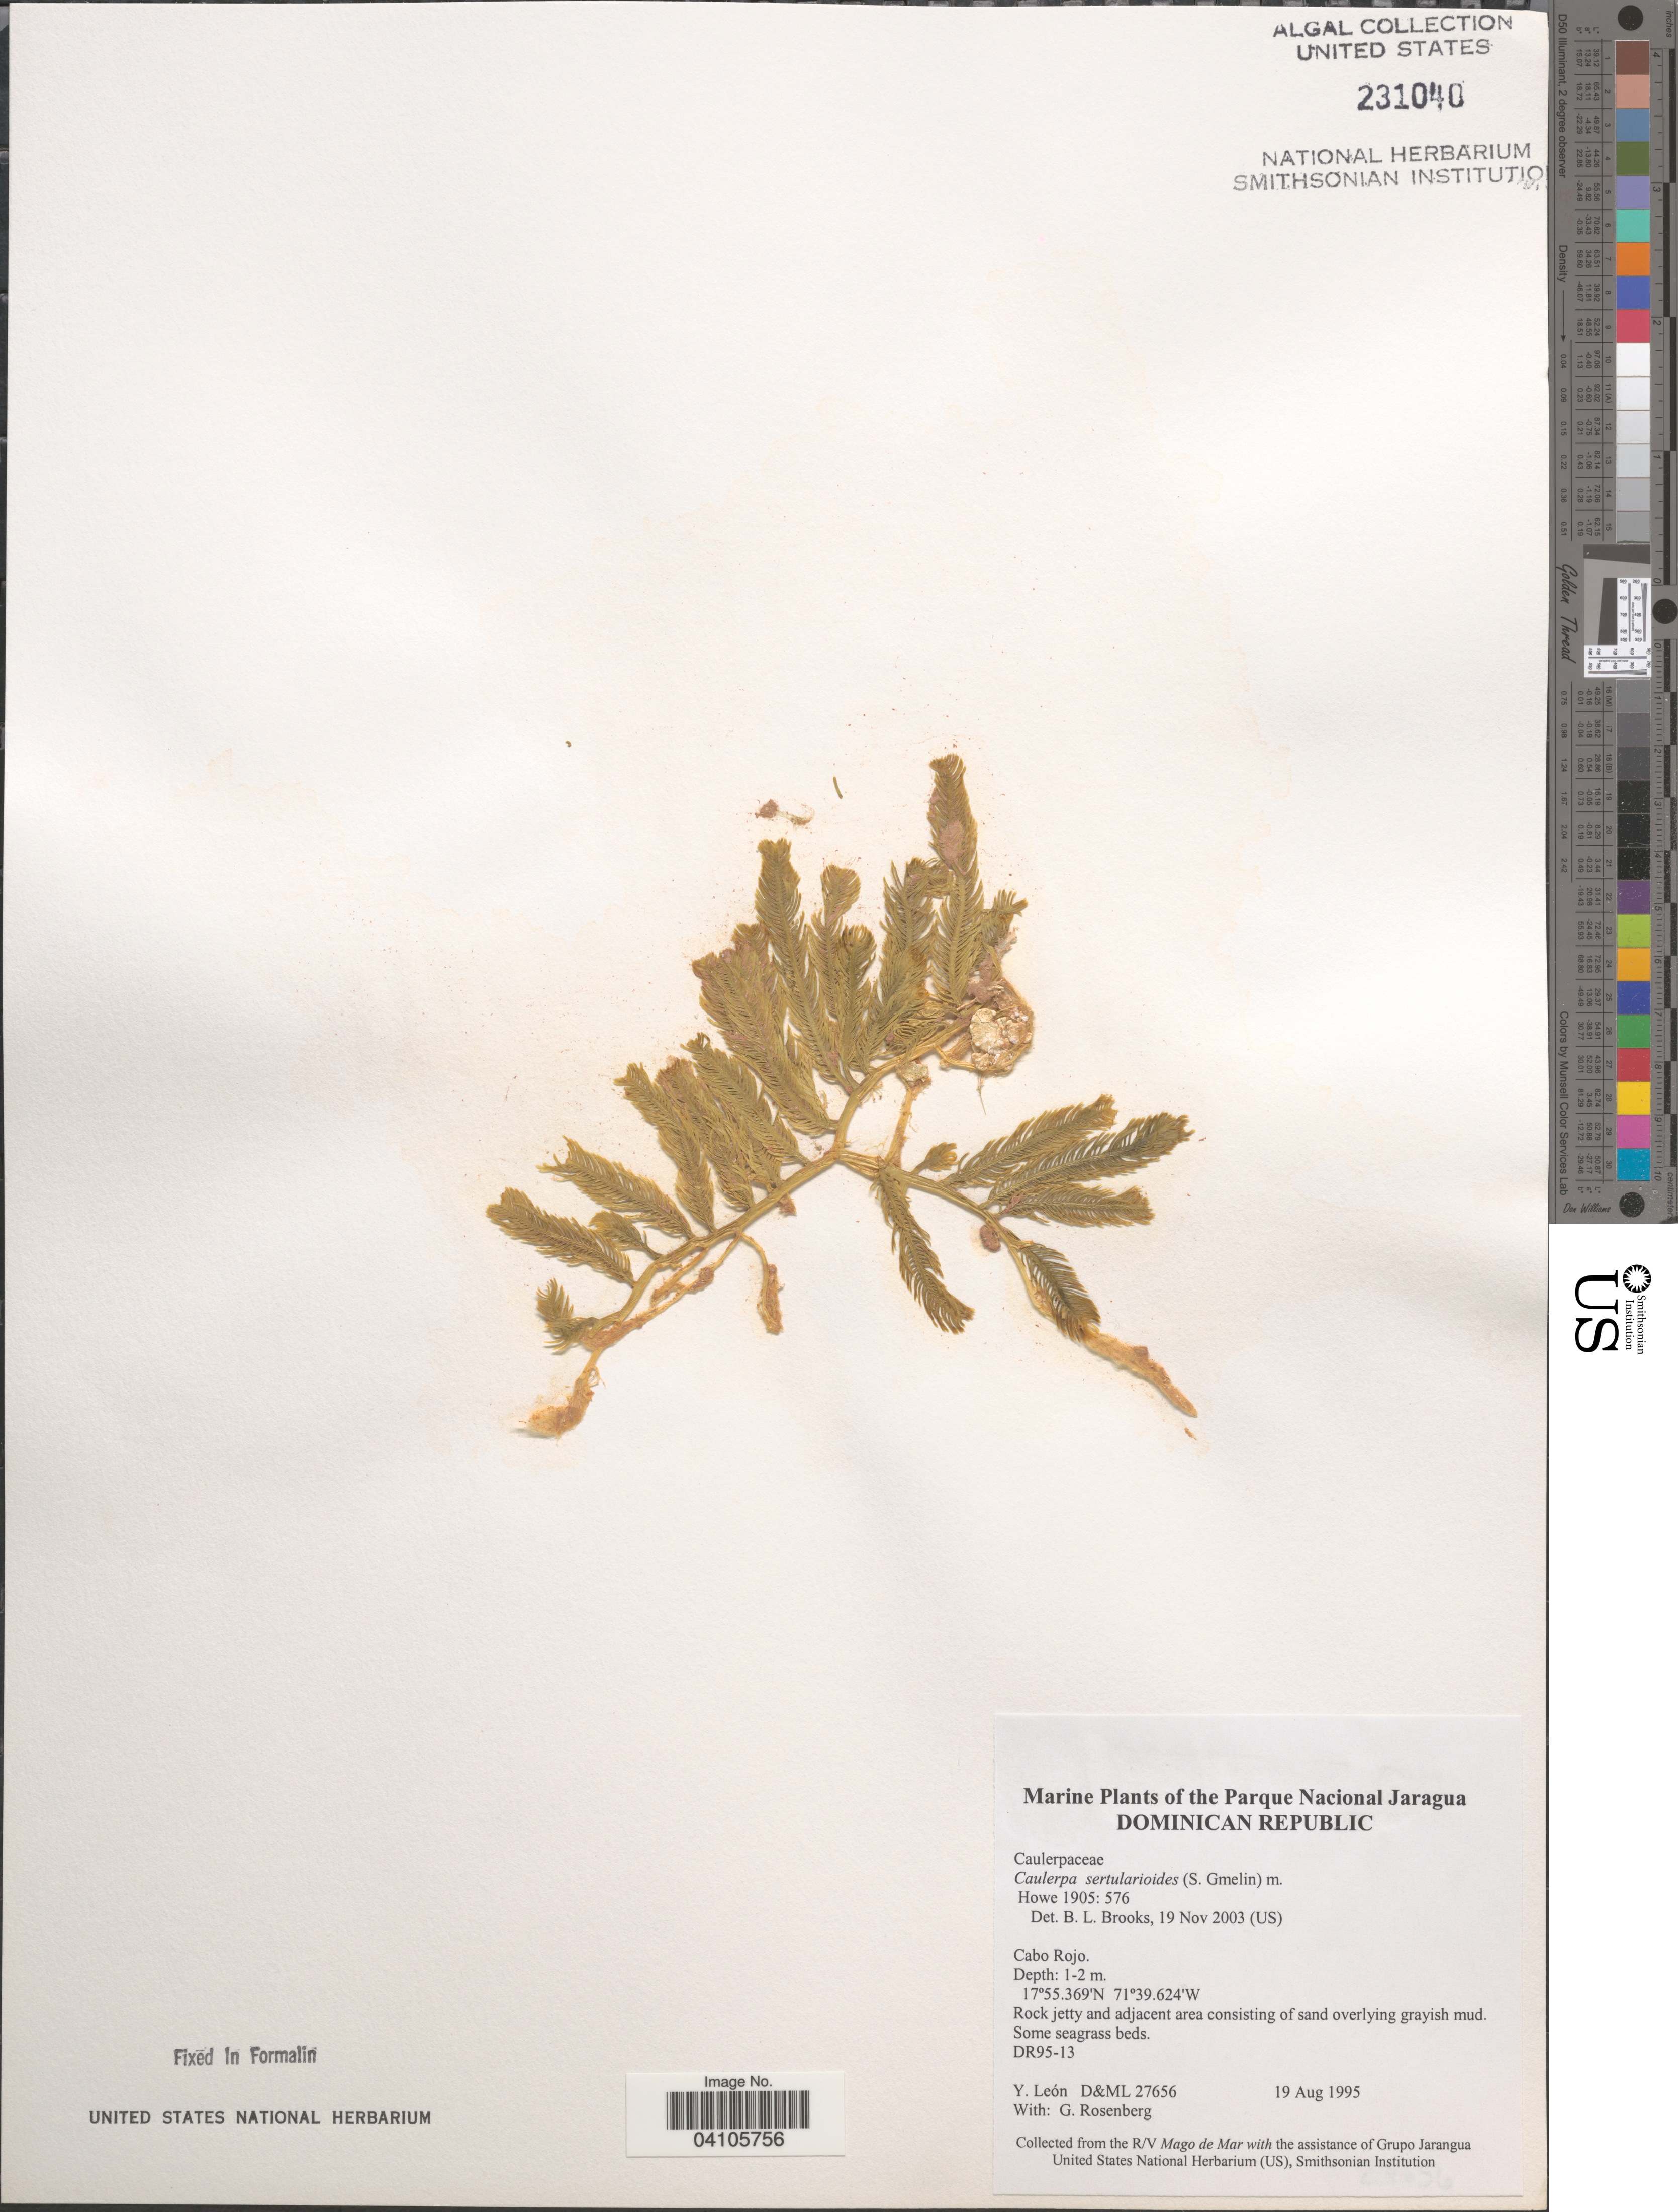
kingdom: Plantae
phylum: Chlorophyta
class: Ulvophyceae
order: Bryopsidales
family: Caulerpaceae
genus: Caulerpa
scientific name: Caulerpa sertularioides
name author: (S.G. Gmel.) M. Howe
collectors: Y. León & G. Rosenberg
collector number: D&ML27656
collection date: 1995-08-19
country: Puerto Rico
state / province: Çabo Rojo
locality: The Parque Nacional Jaragua.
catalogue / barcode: US 231040